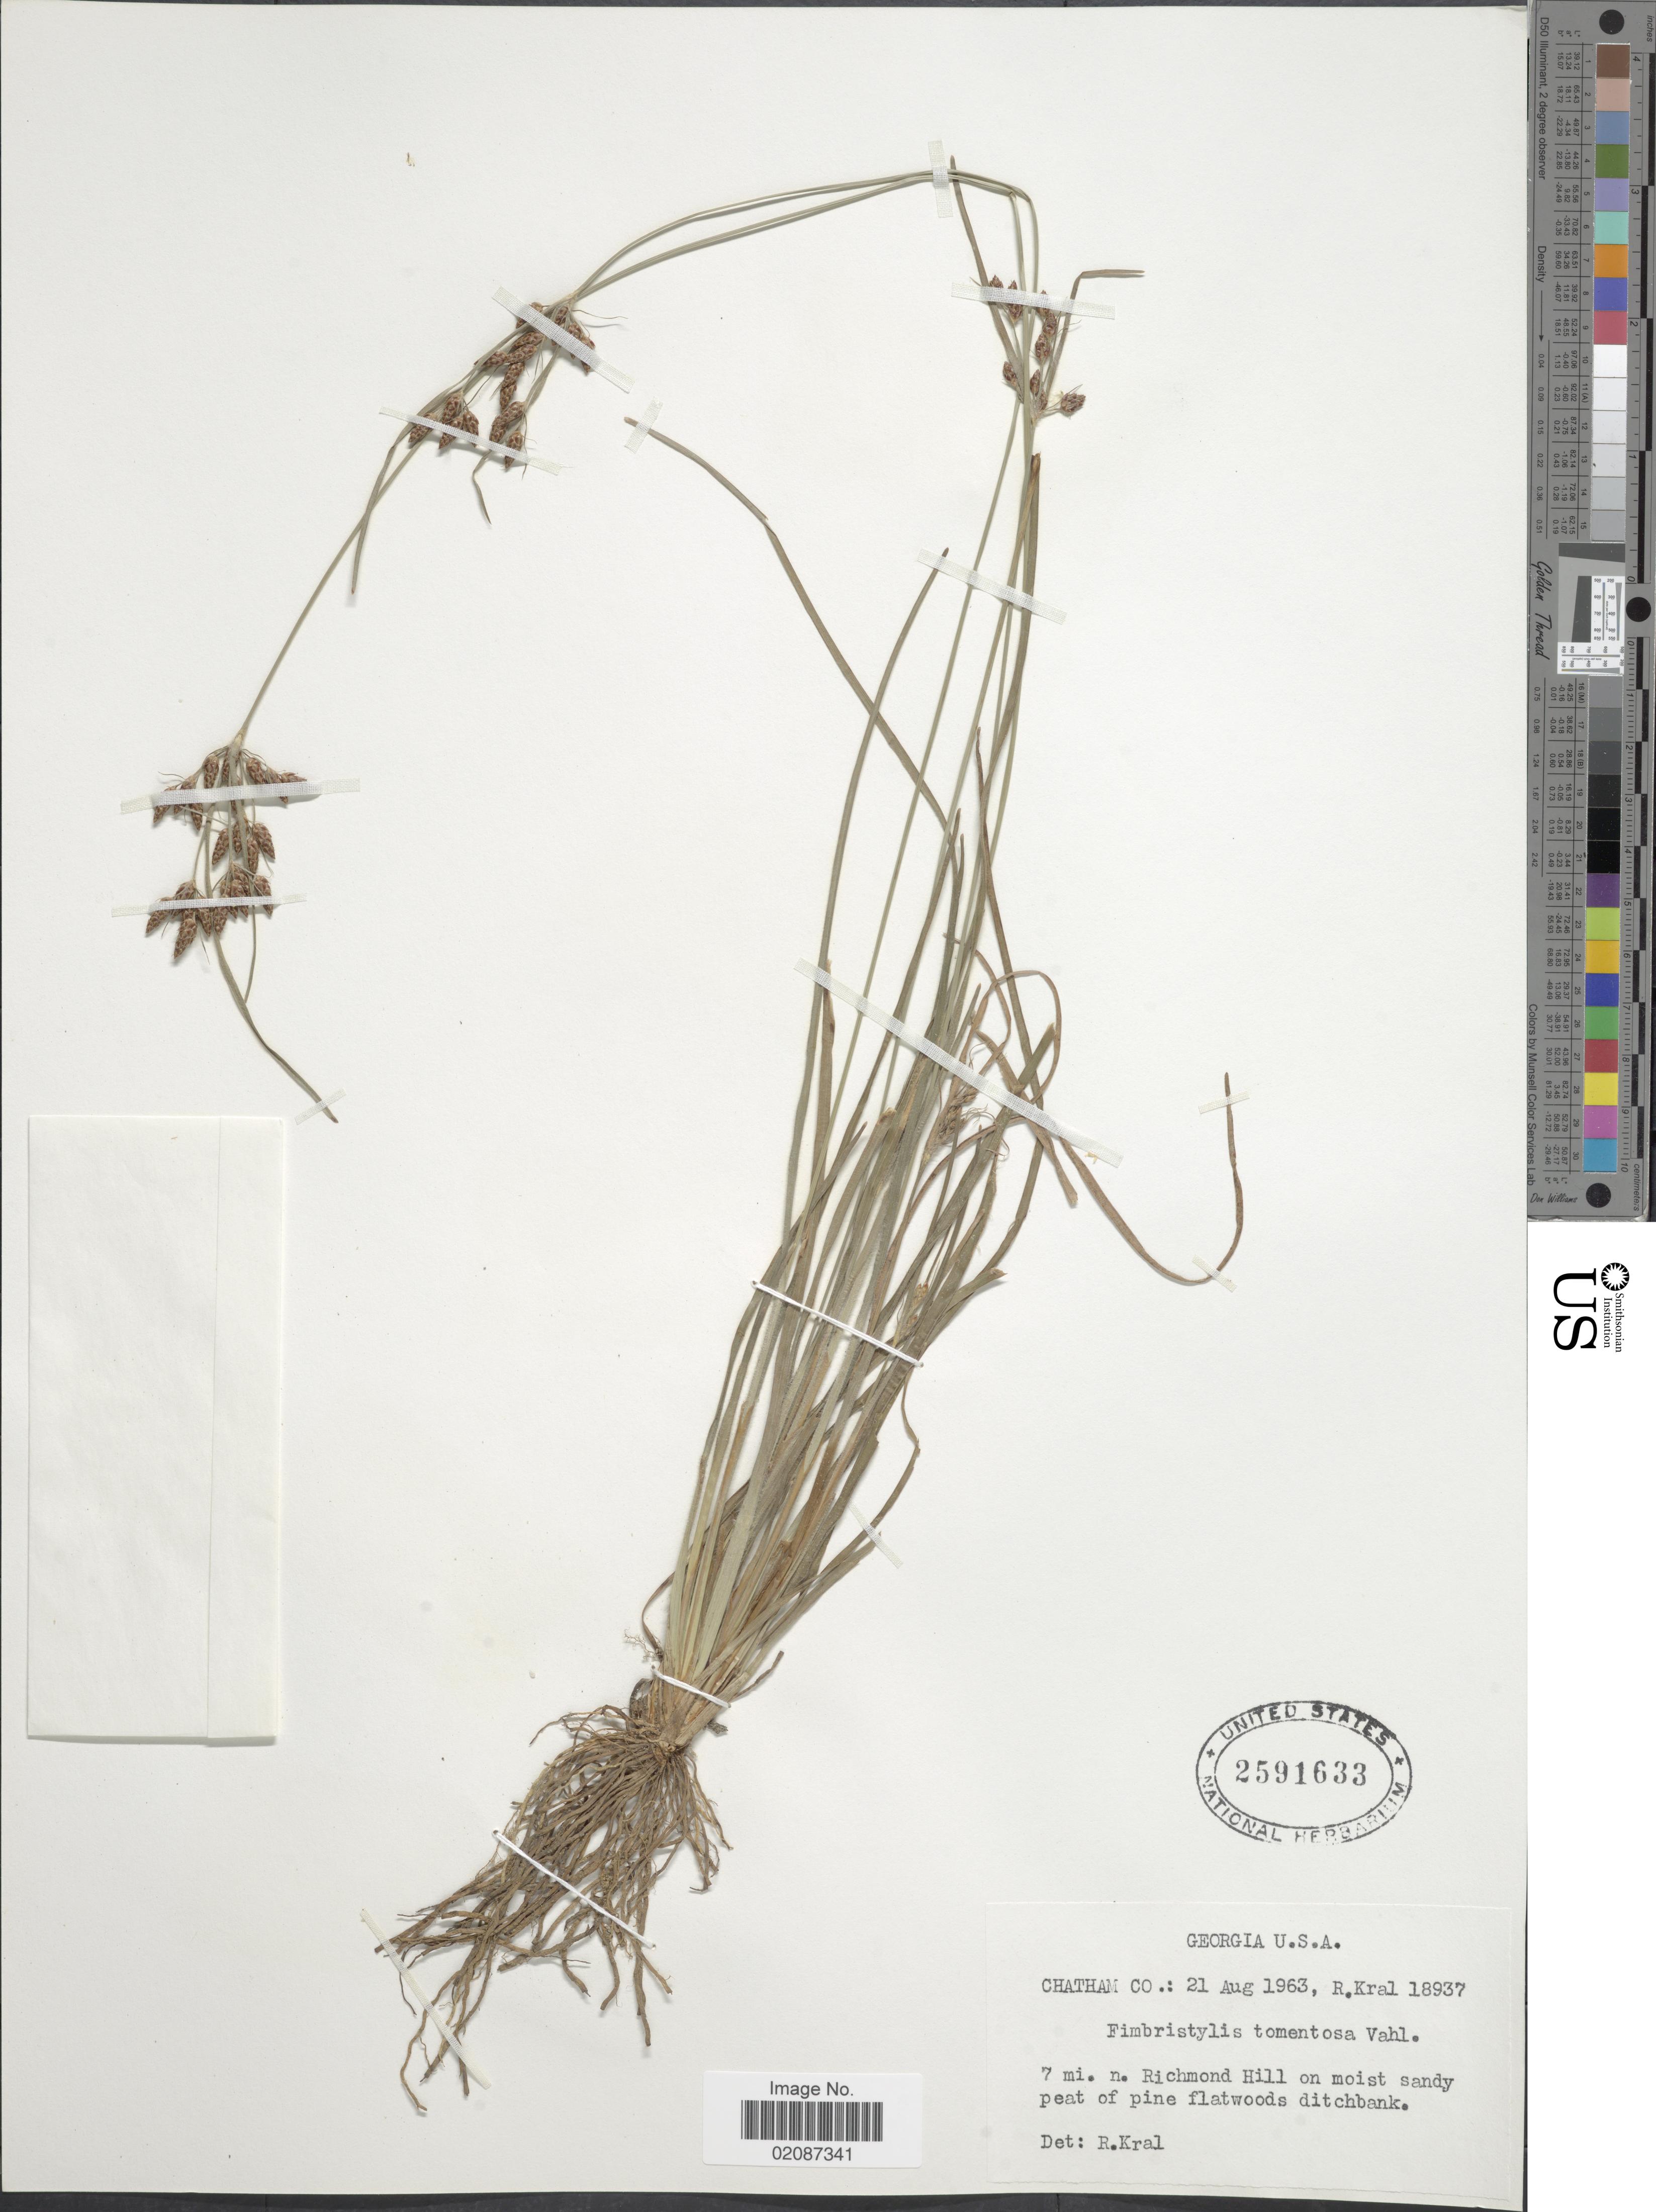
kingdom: Plantae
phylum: Tracheophyta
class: Liliopsida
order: Poales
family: Cyperaceae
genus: Fimbristylis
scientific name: Fimbristylis tomentosa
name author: Vahl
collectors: R. Kral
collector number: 18937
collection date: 1963-08-21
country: United States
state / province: Georgia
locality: Chatham Co.: 7 mi. n. Richmond Hill on moist sandy peat of pine flatwoods ditchbank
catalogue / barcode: US 2591633